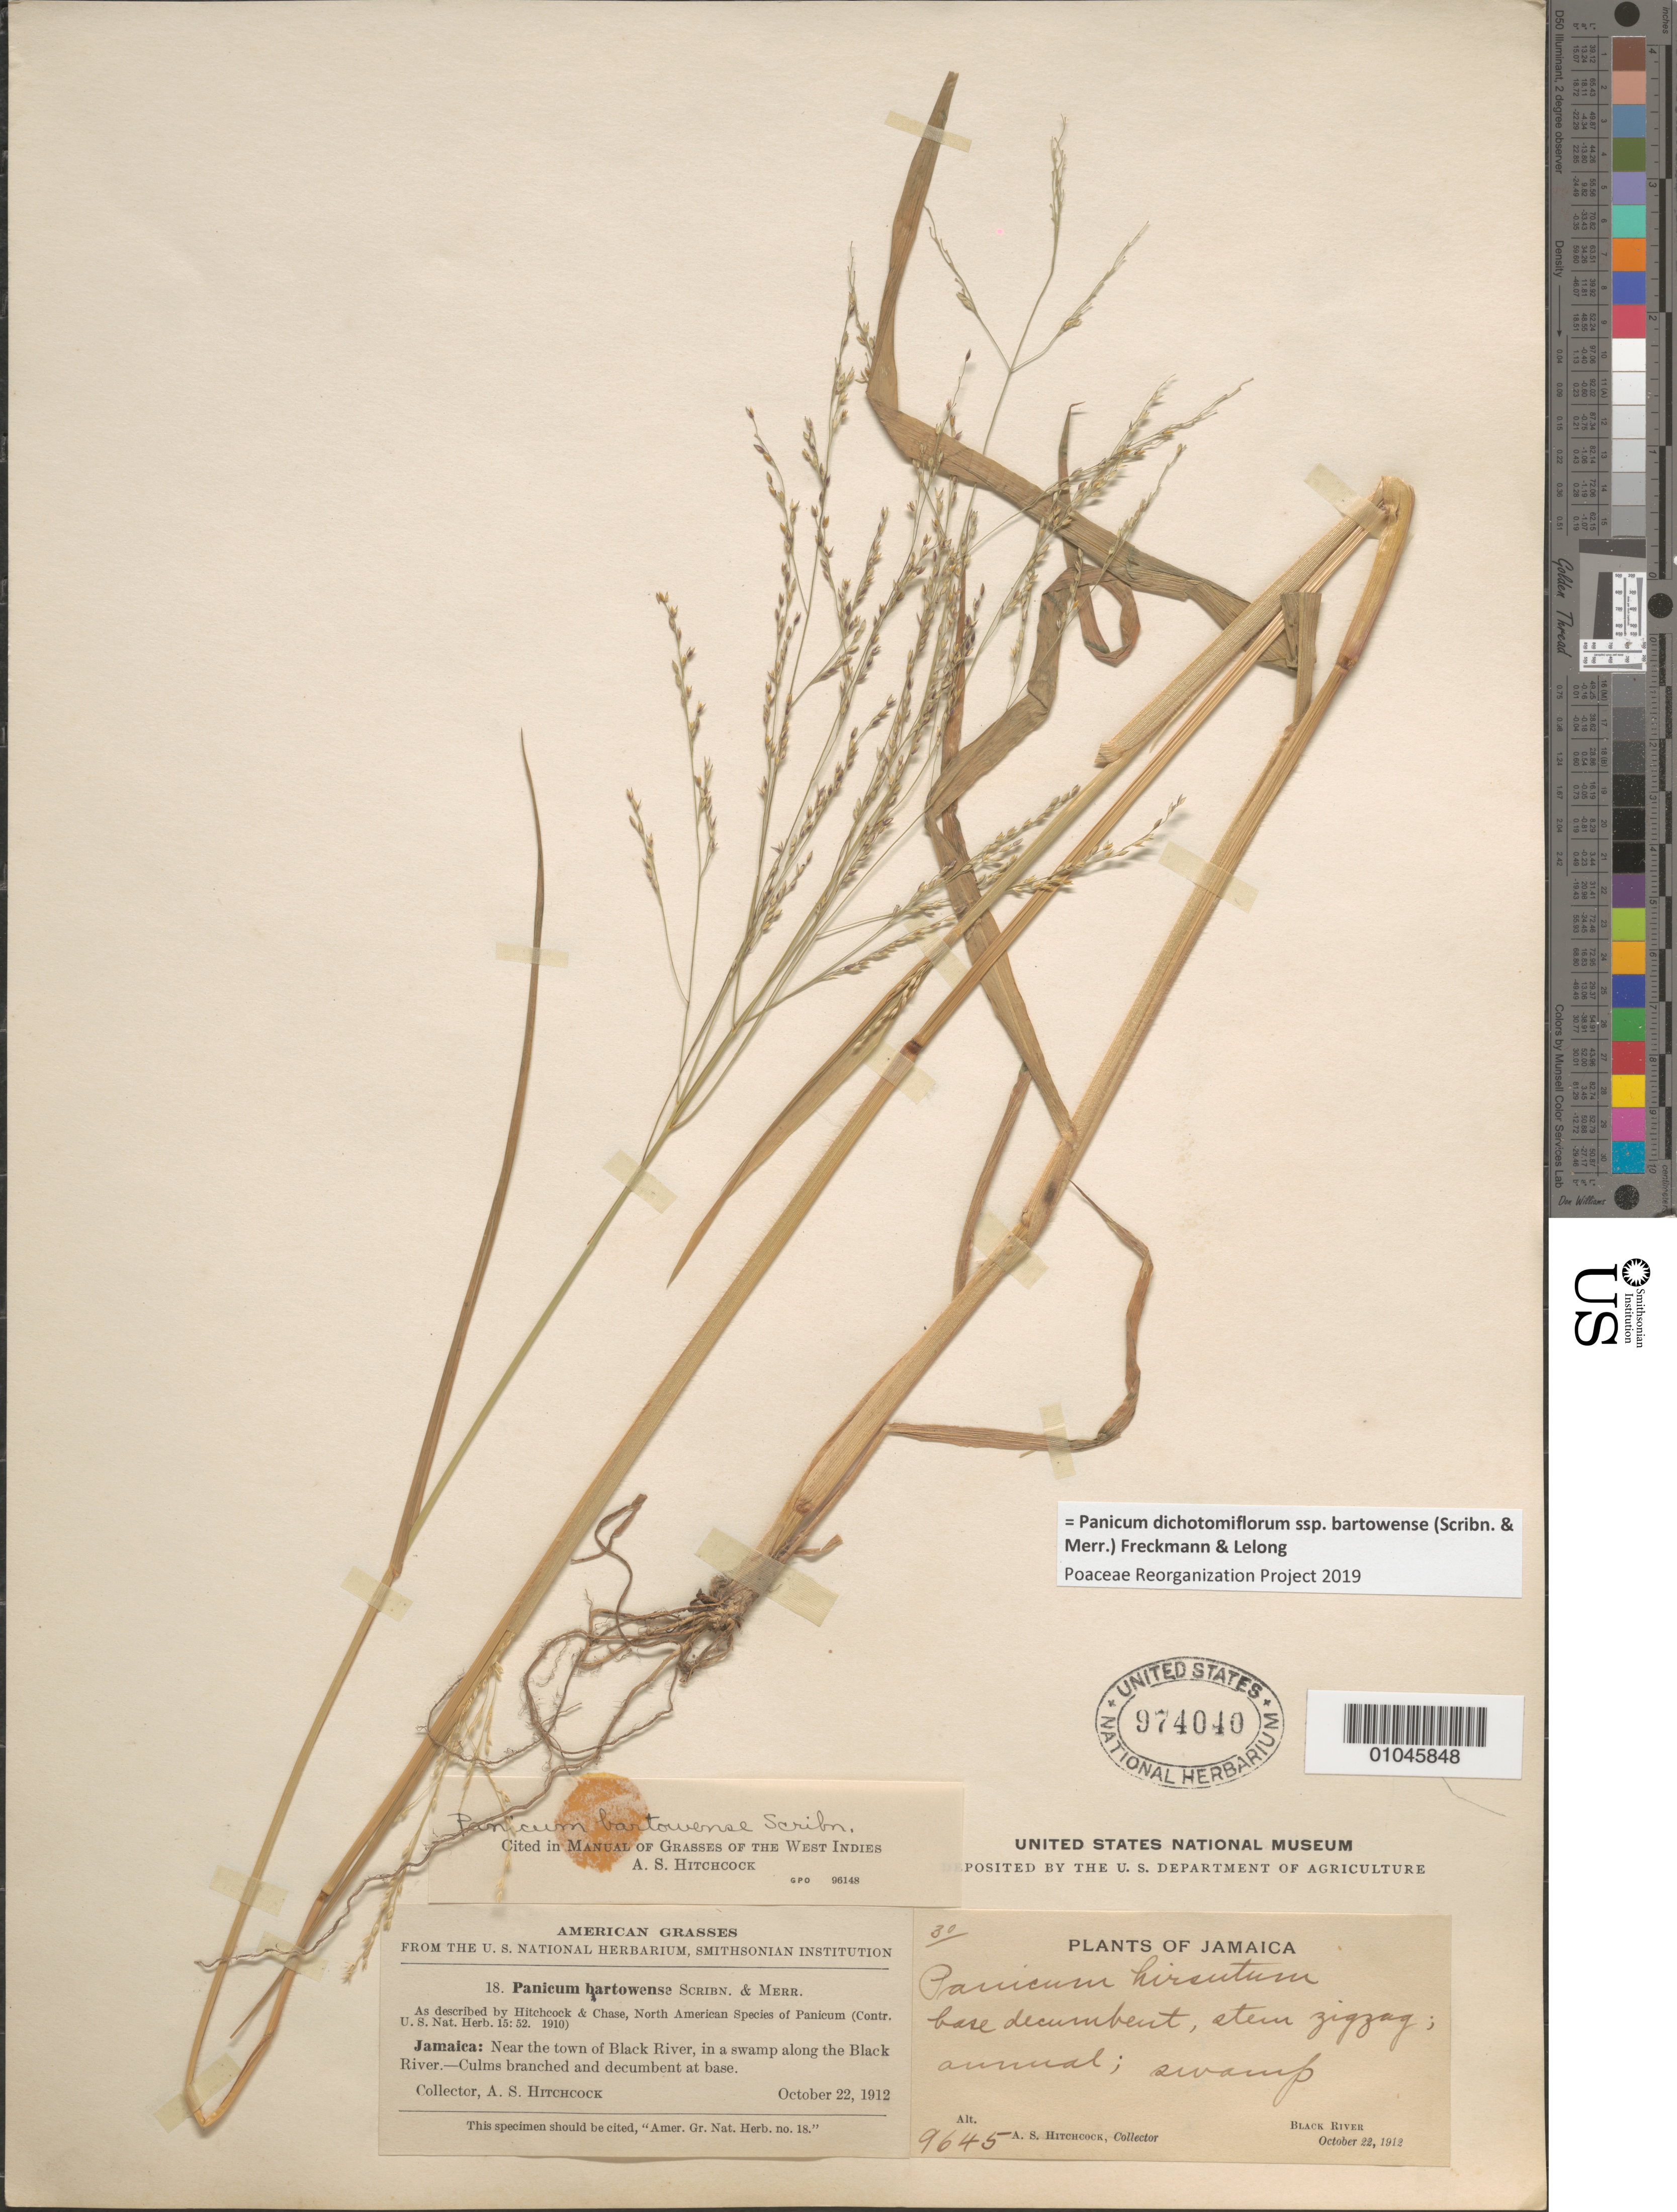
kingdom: Plantae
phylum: Tracheophyta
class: Liliopsida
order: Poales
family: Poaceae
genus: Panicum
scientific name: Panicum dichotomiflorum subsp. bartowense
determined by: Poaceae Reorganization Project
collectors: A. S. Hitchcock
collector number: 9645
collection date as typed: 22 Oct 1912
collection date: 1912-10-22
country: Jamaica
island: Jamaica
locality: Black River. swamp.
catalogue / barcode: US 974040